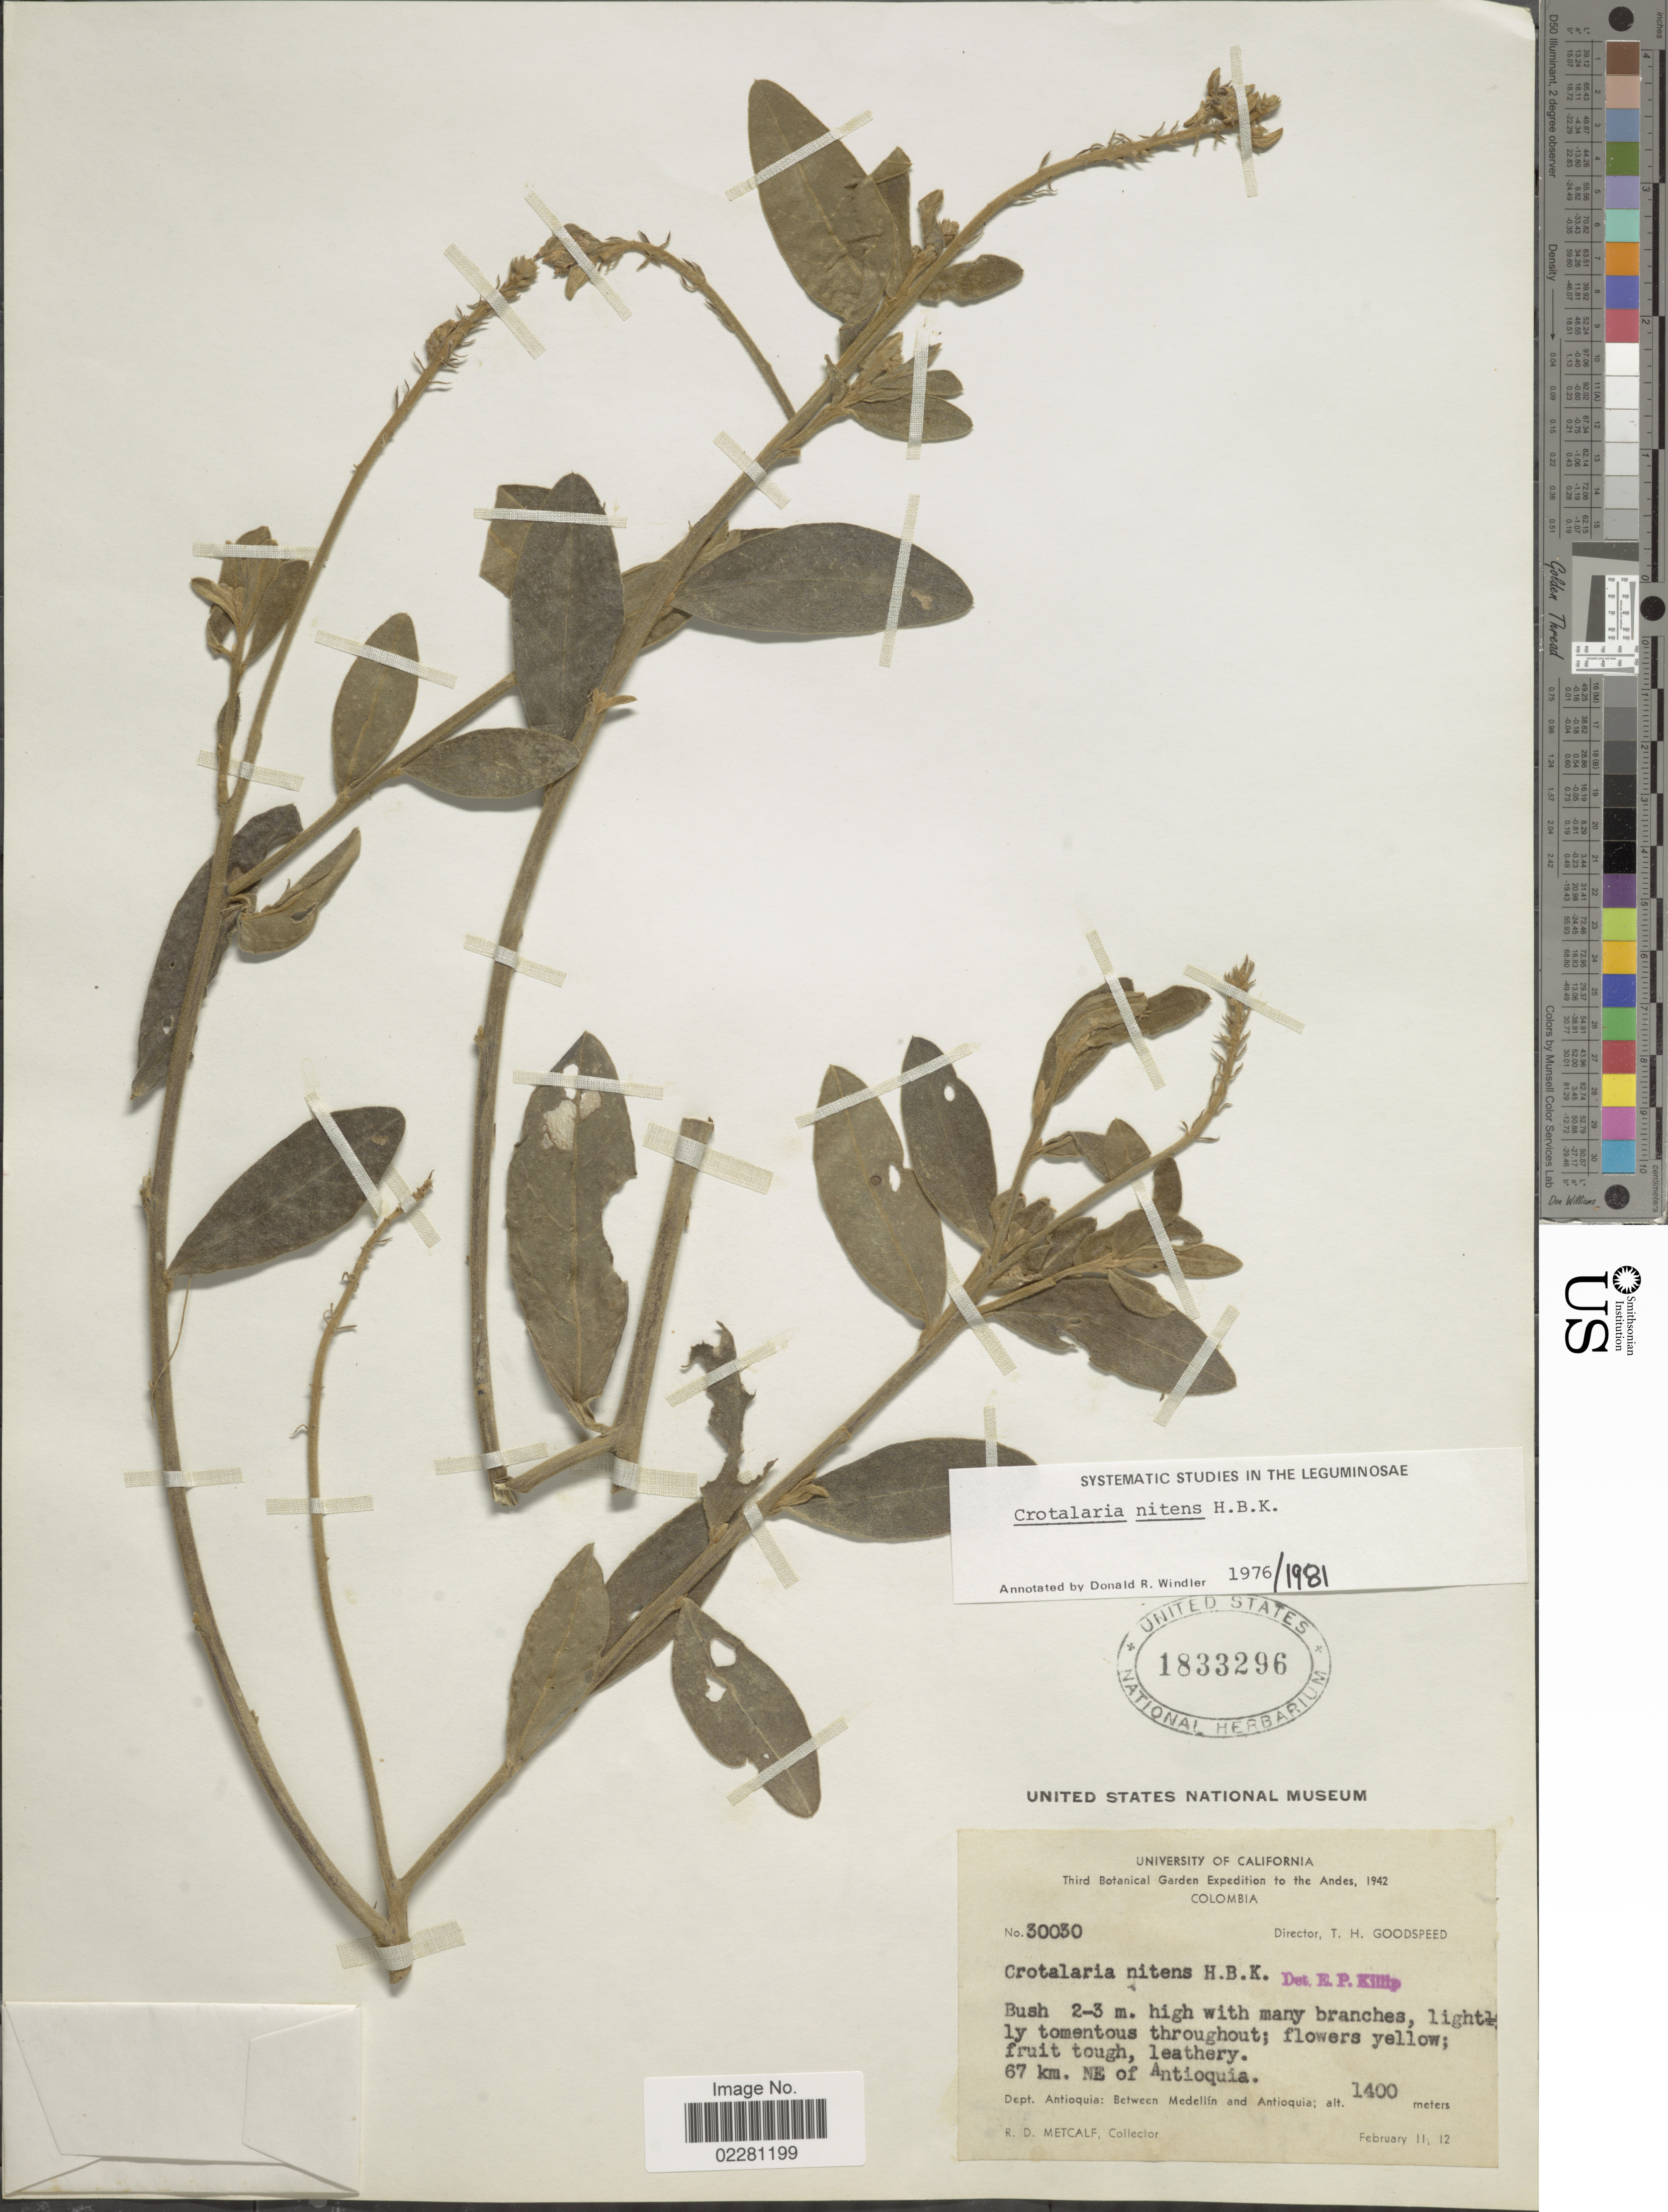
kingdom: Plantae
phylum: Tracheophyta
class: Magnoliopsida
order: Fabales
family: Fabaceae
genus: Crotalaria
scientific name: Crotalaria nitens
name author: Kunth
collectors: R. D. Metcalf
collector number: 30030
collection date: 1942-02-11/1942-02-12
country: Colombia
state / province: Antioquia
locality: Andes, 67 km NE of Antioquia, between Medellin and Antioquia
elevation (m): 1400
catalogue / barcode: US 1833296